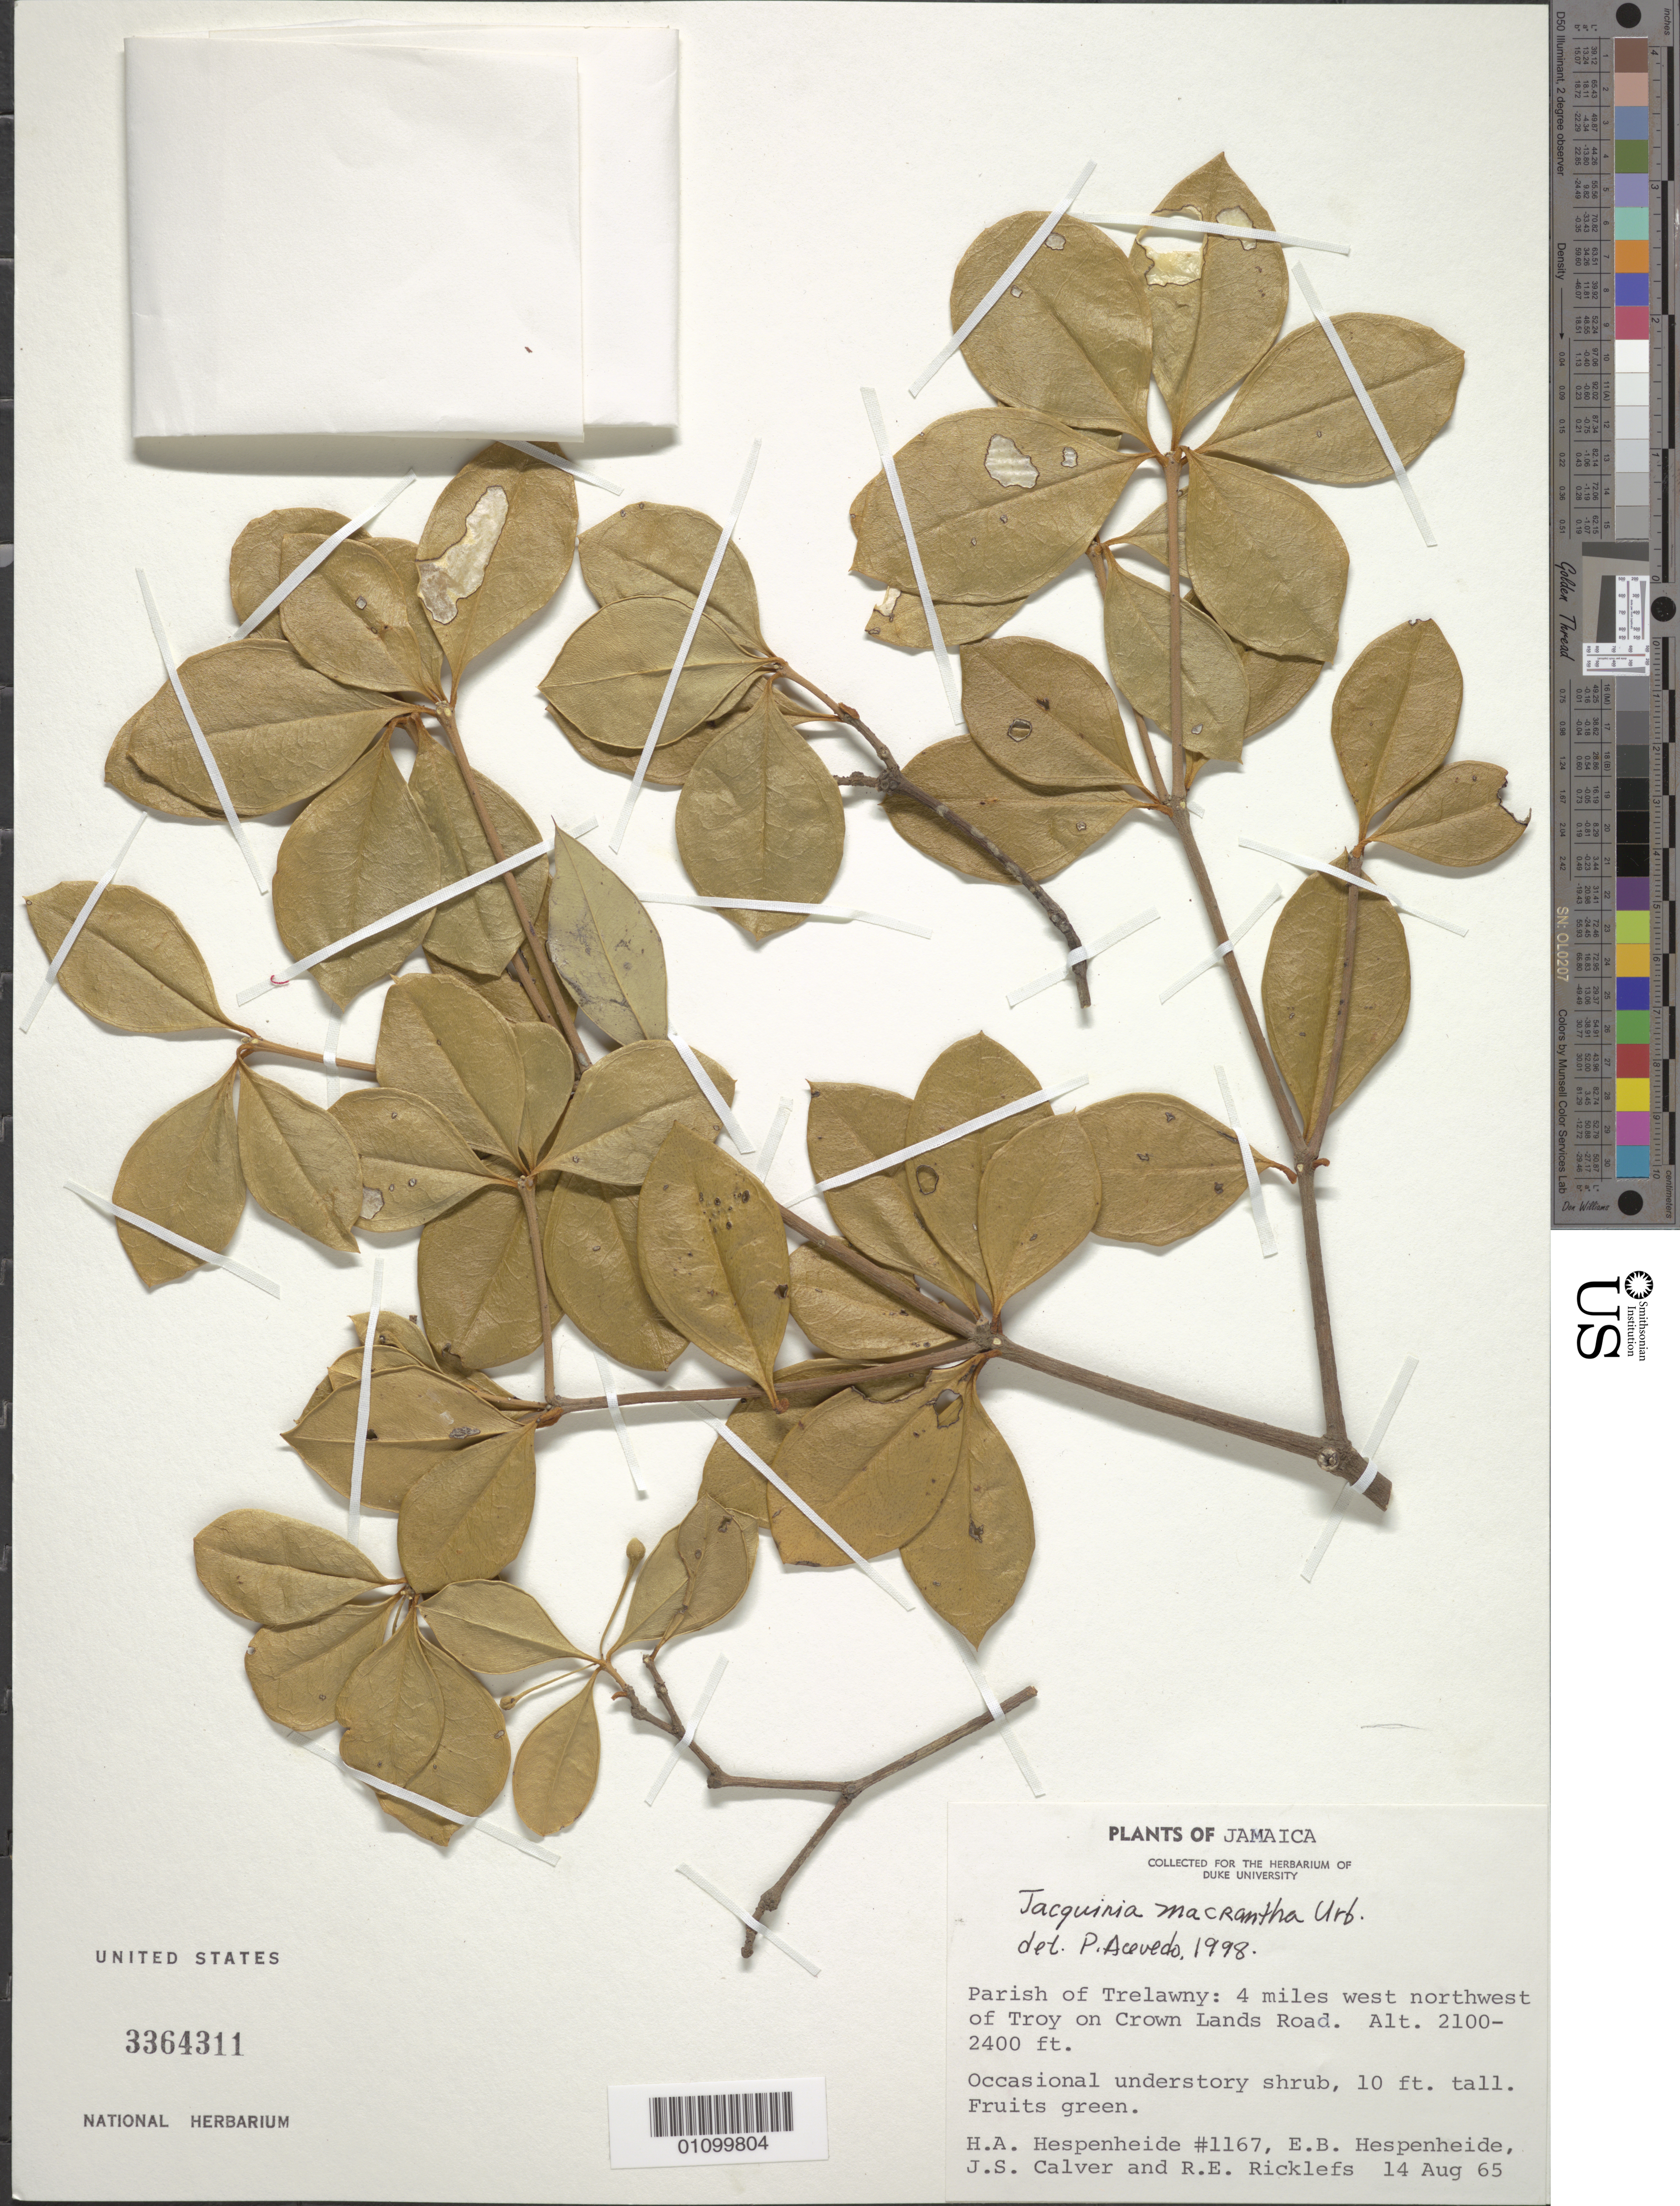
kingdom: Plantae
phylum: Tracheophyta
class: Magnoliopsida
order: Ericales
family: Primulaceae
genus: Jacquinia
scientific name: Jacquinia macrantha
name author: Urb.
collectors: H. A. Hespenheide, E. Hespenheide, J. Calver & R. Ricklefs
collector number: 1167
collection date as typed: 14 Aug 1965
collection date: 1965-08-14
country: Jamaica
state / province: Trelawny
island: Jamaica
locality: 4 miles W NW of Troy on Crown Lands Road.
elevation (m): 640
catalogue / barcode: US 3364311